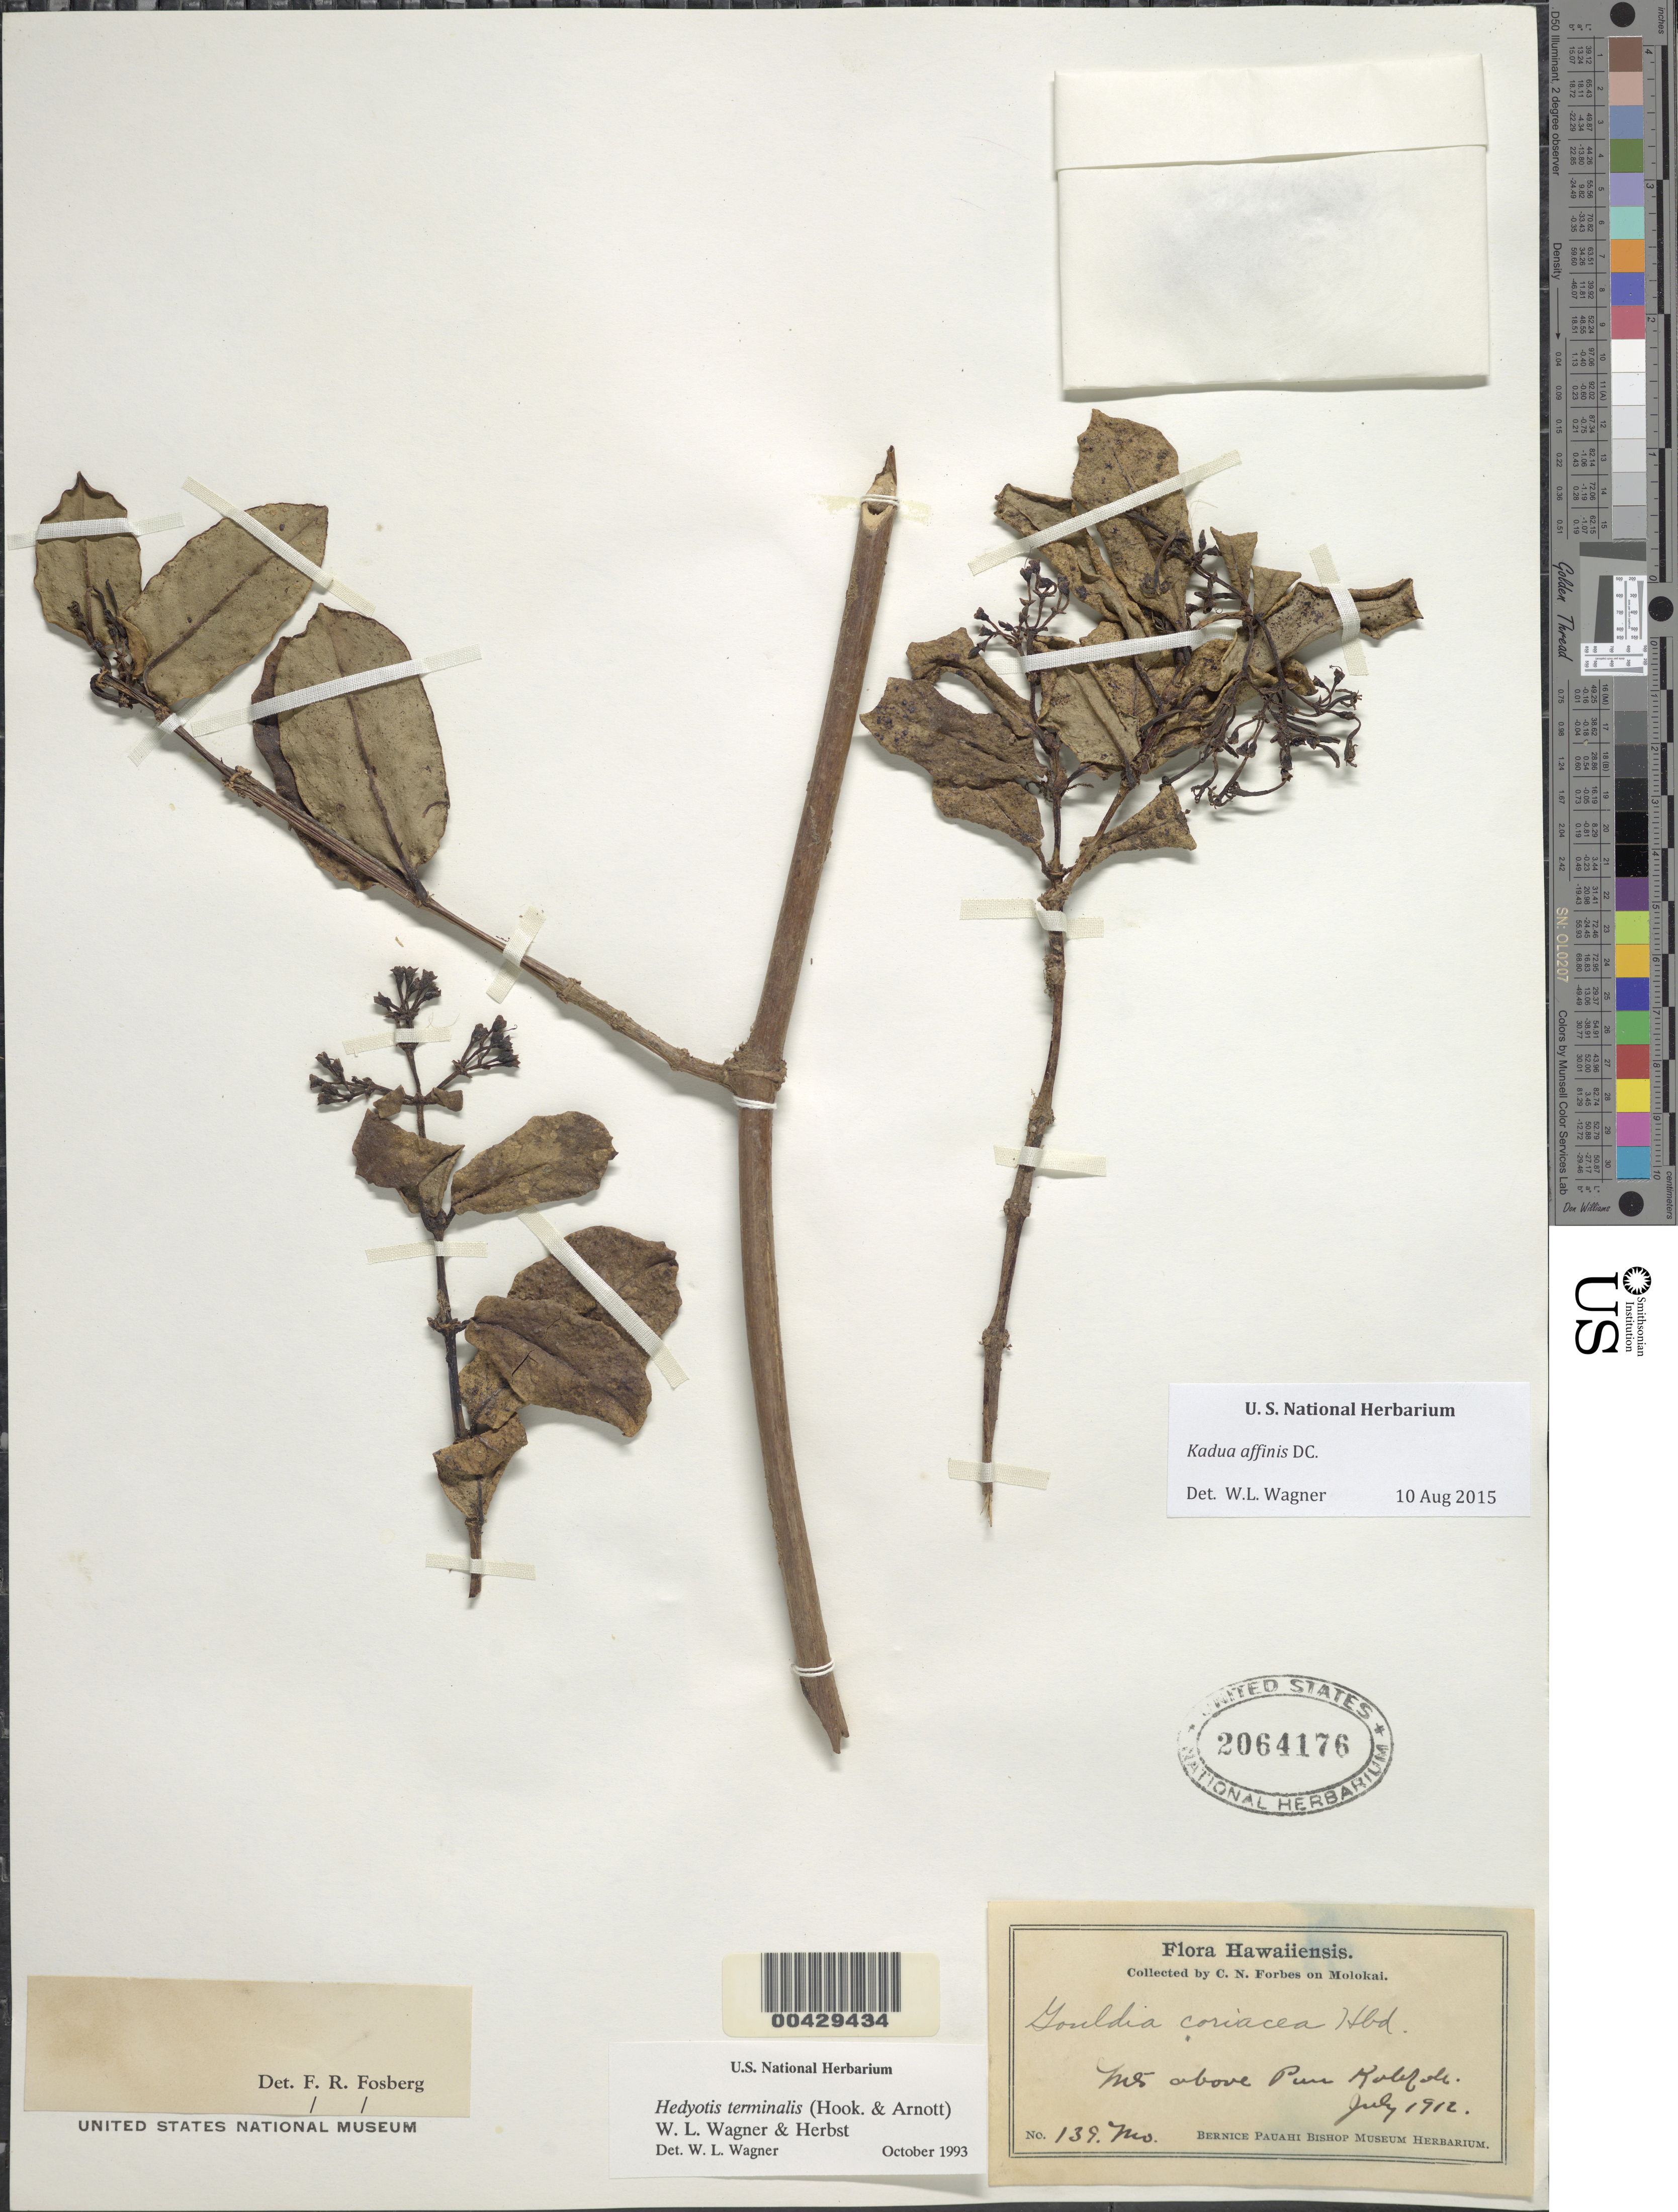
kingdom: Plantae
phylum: Tracheophyta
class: Magnoliopsida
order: Gentianales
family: Rubiaceae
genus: Kadua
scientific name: Kadua affinis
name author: DC.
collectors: C. N. Forbes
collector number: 139.Mo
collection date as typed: Jul 1912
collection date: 1912-07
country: United States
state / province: Hawaii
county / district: Maui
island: Moloka'i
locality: Mountains above Puu Kolekole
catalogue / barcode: US 2064176